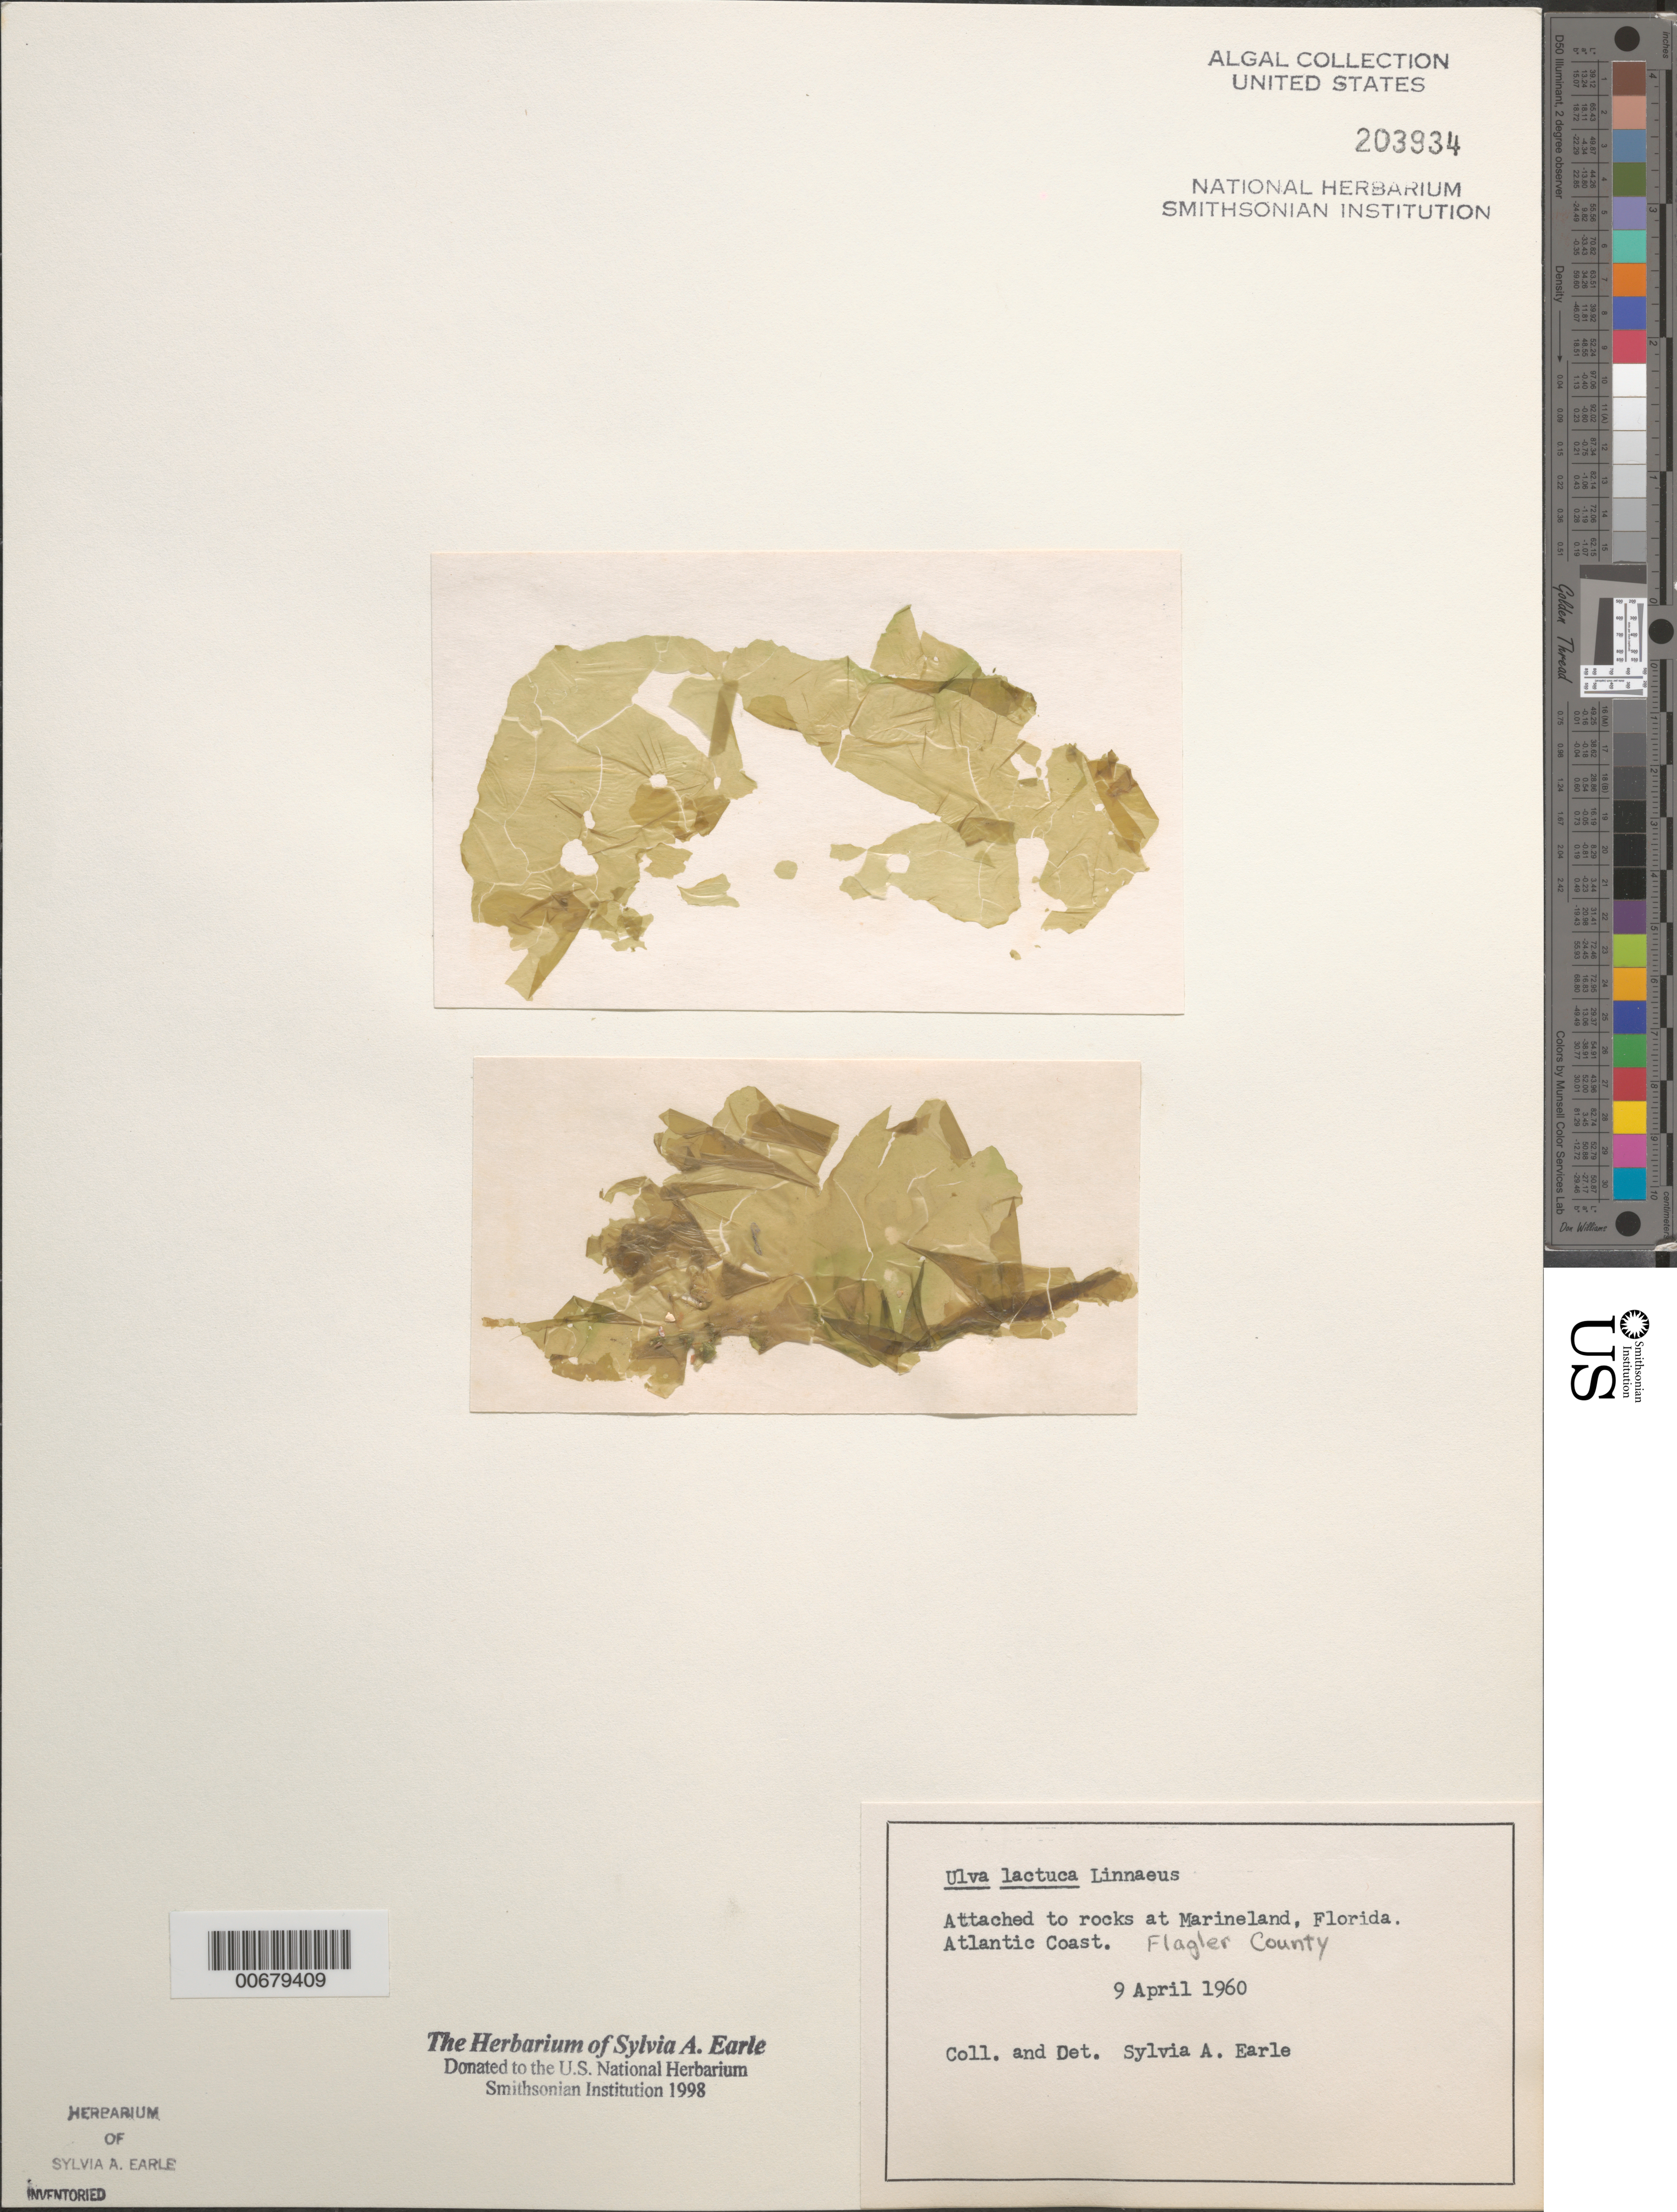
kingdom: Plantae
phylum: Chlorophyta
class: Ulvophyceae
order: Ulvales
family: Ulvaceae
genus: Ulva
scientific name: Ulva lactuca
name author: L.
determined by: Earle, S. A.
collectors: S. A. Earle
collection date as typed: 09 Apr 1960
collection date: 1960-04-09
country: United States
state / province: Florida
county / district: Flagler County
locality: Marineland Rocks, Marineland, Atlantic Ocean coast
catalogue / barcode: US 203934